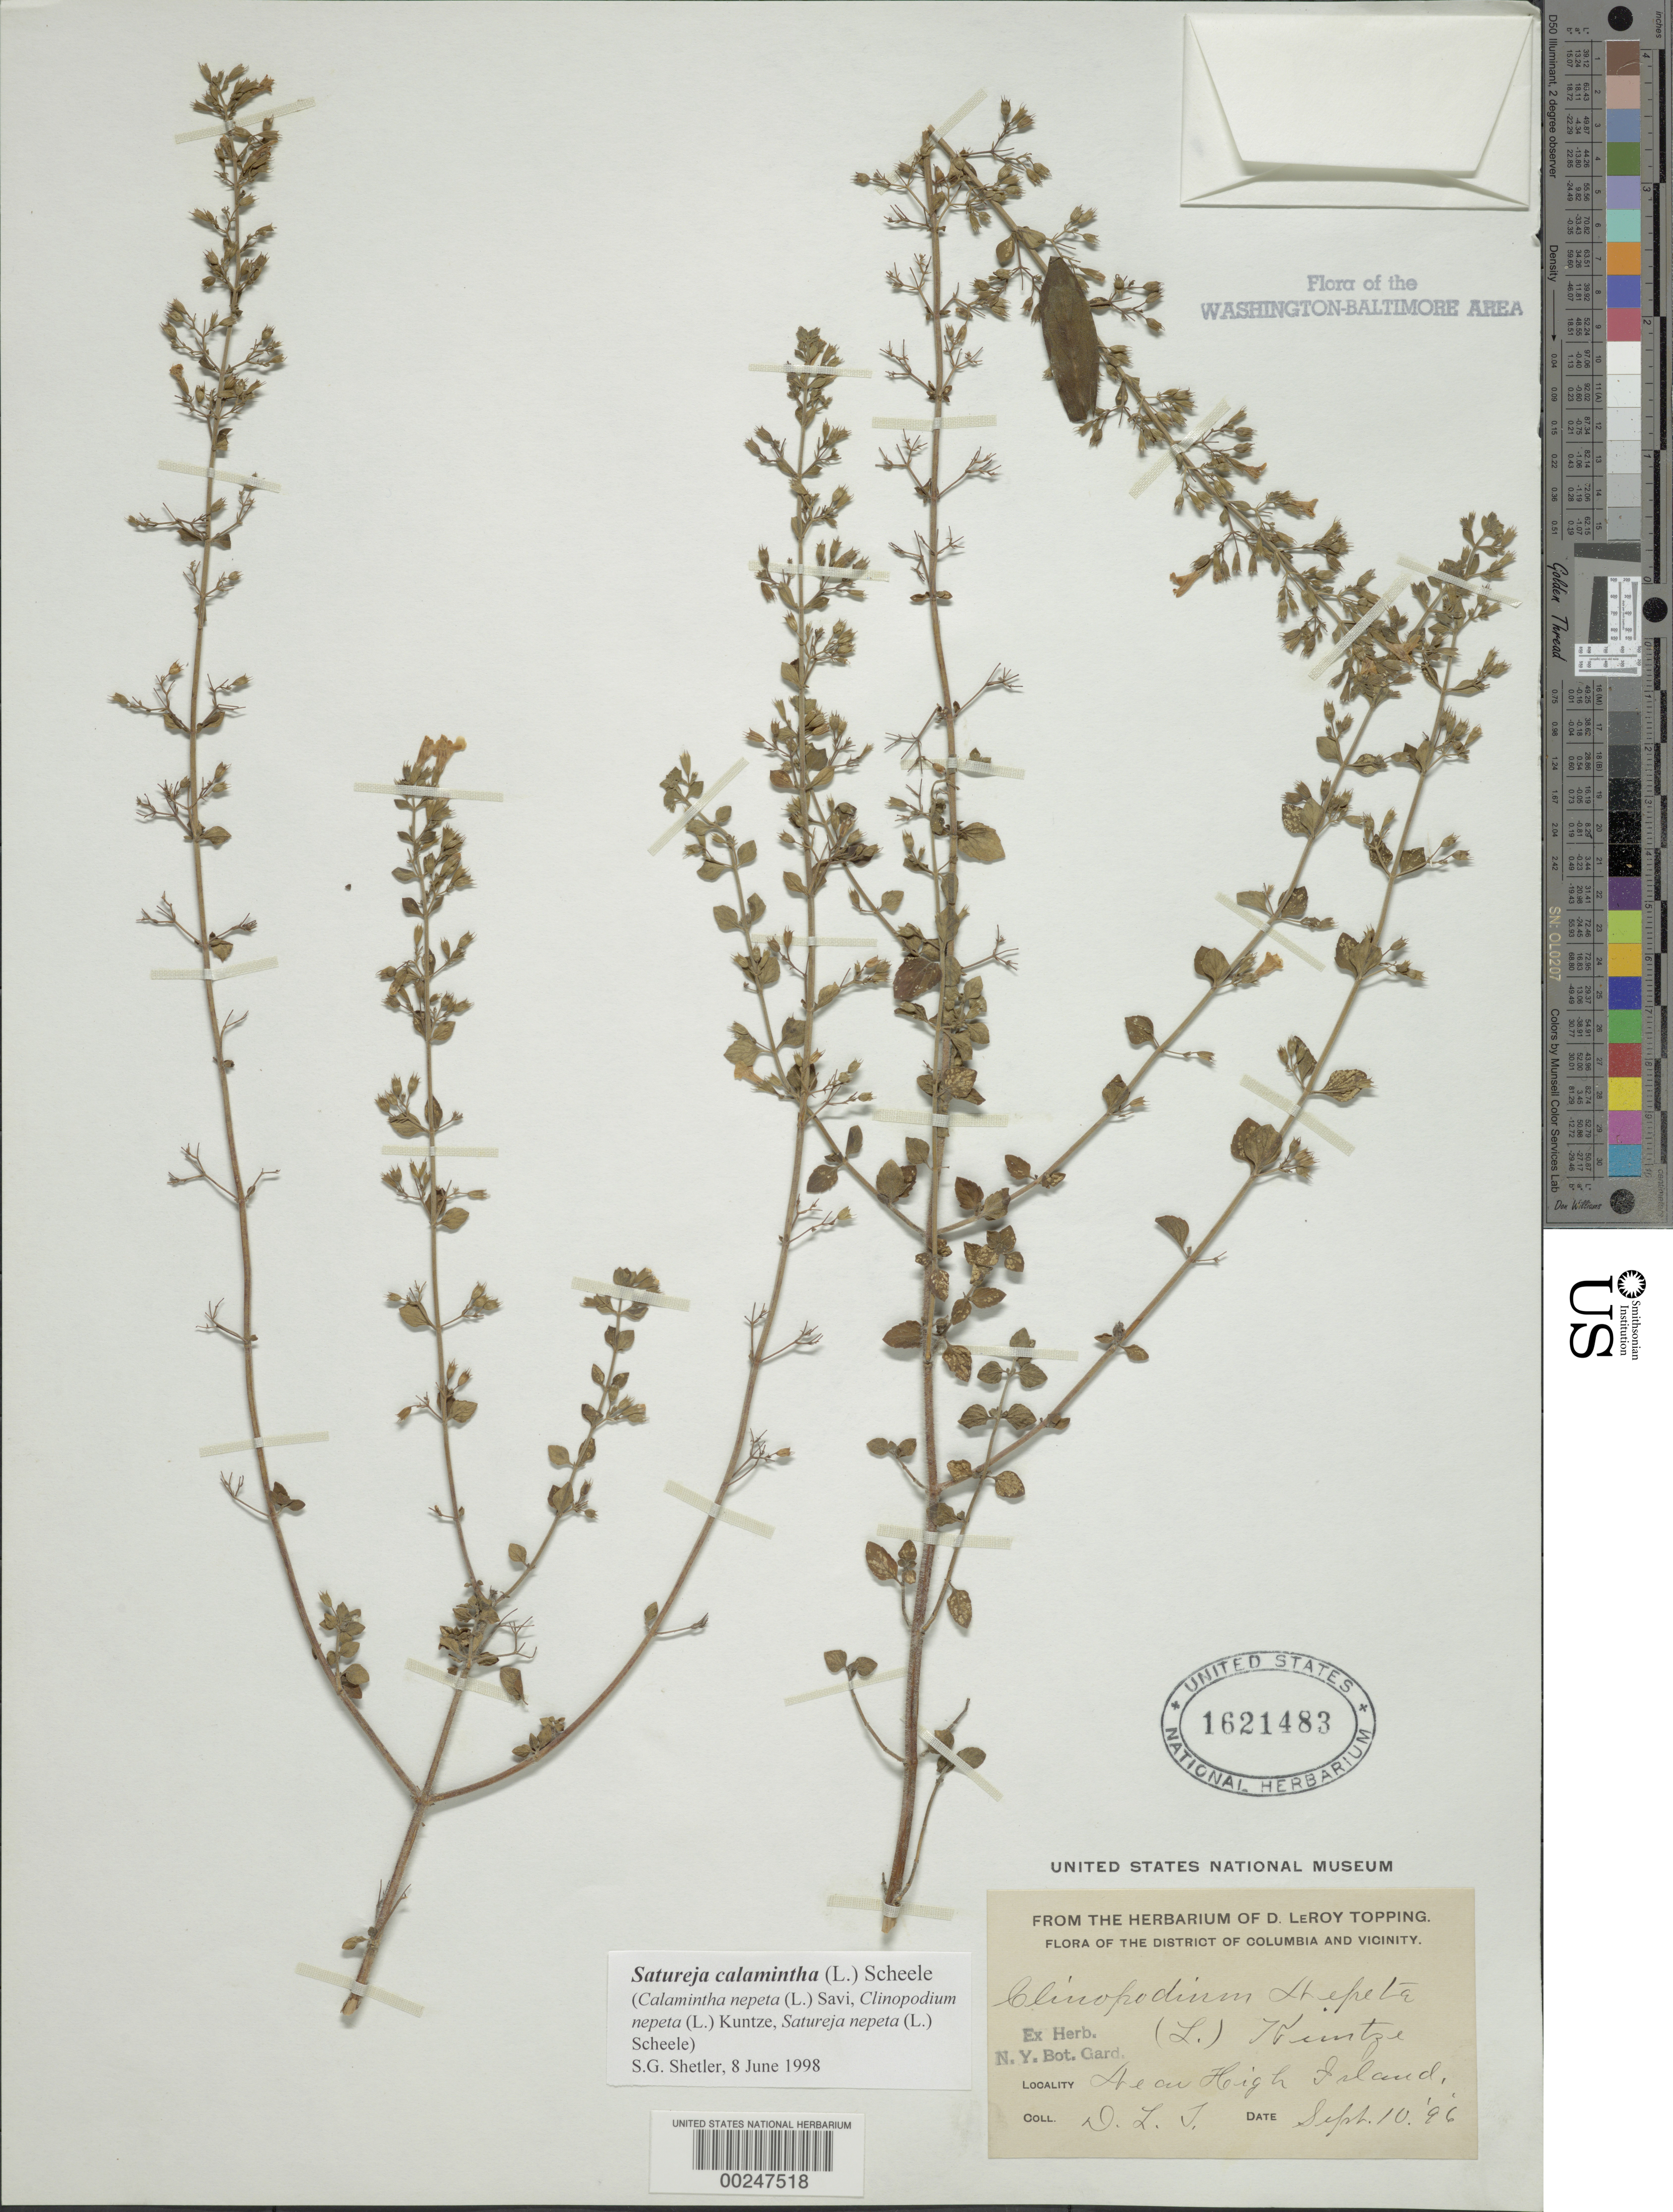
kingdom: Plantae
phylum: Tracheophyta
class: Magnoliopsida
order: Lamiales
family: Lamiaceae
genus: Clinopodium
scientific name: Clinopodium nepeta subsp. glandulosum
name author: (Req.) Govaerts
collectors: D. L. Topping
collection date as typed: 10 Sep 1896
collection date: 1896-09-10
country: United States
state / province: Maryland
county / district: Montgomery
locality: Near High Island C. & O. Canal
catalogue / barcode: US 1621483